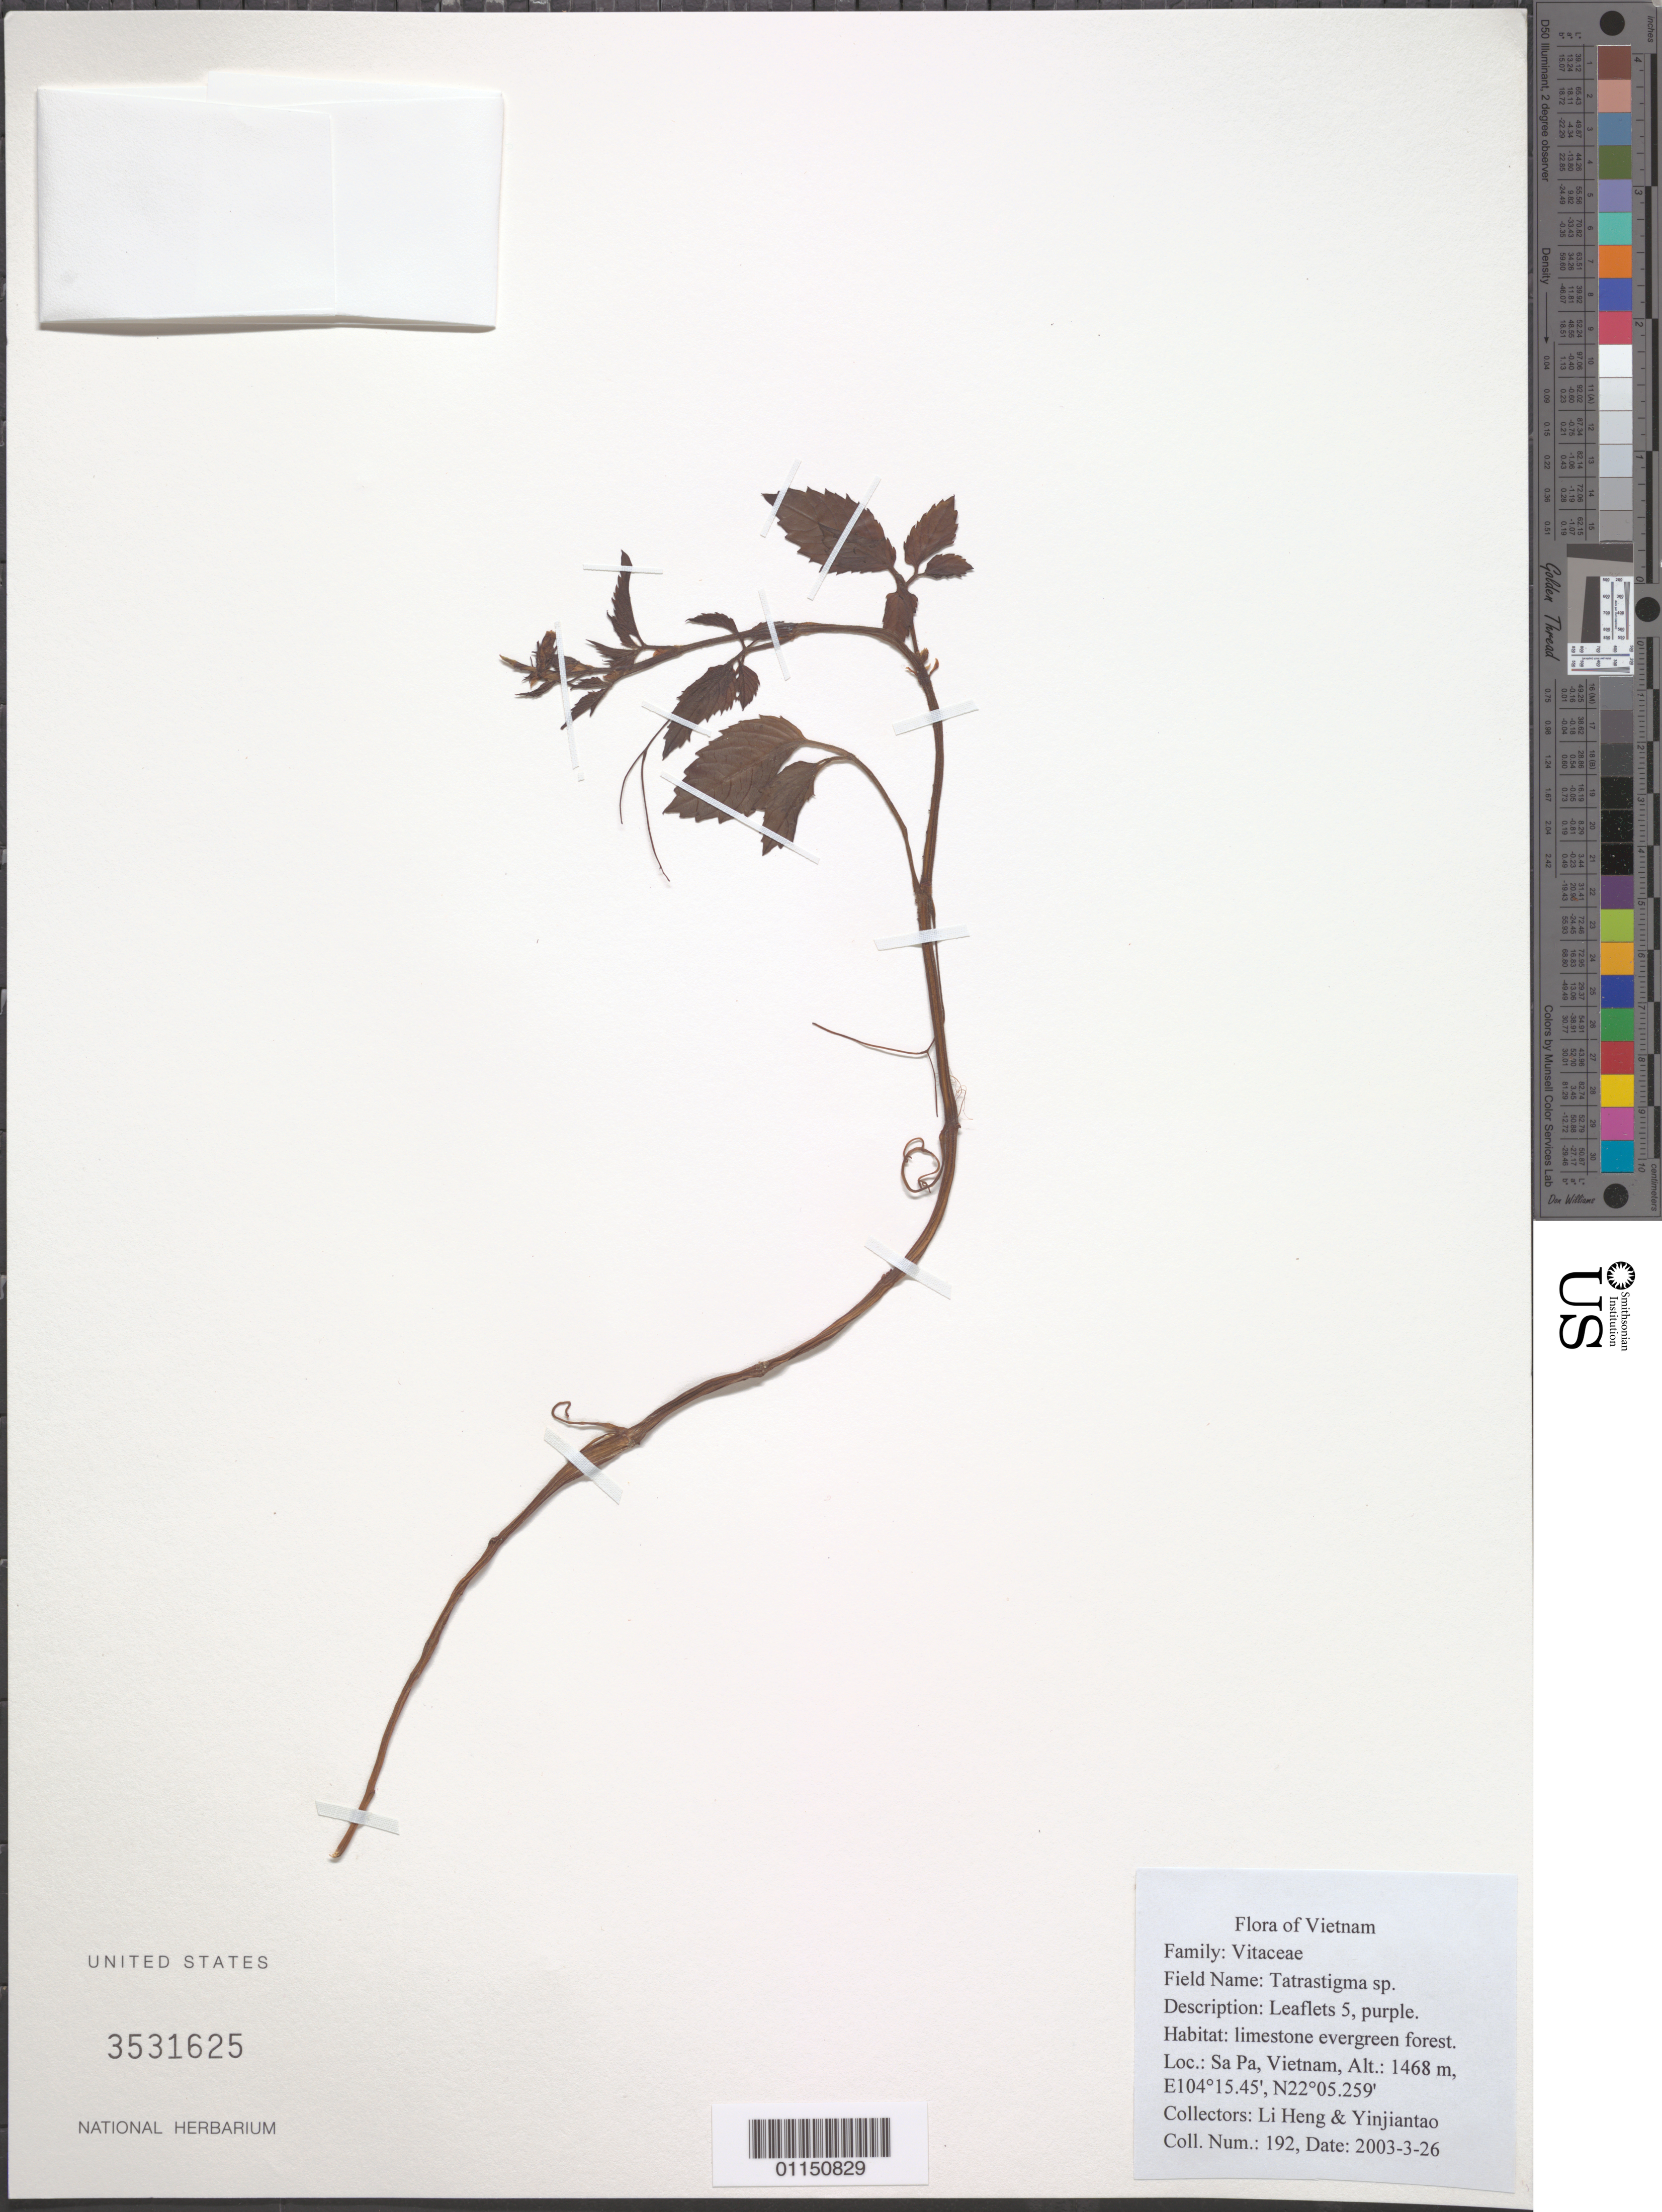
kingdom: Plantae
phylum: Tracheophyta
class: Magnoliopsida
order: Vitales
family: Vitaceae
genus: Tetrastigma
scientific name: Tetrastigma sp.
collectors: L. Heng & J. T. Yin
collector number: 192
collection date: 2003-03-26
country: Vietnam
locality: Sa Pa.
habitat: Limestone evergreen forest.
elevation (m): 1468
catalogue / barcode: US 3531625